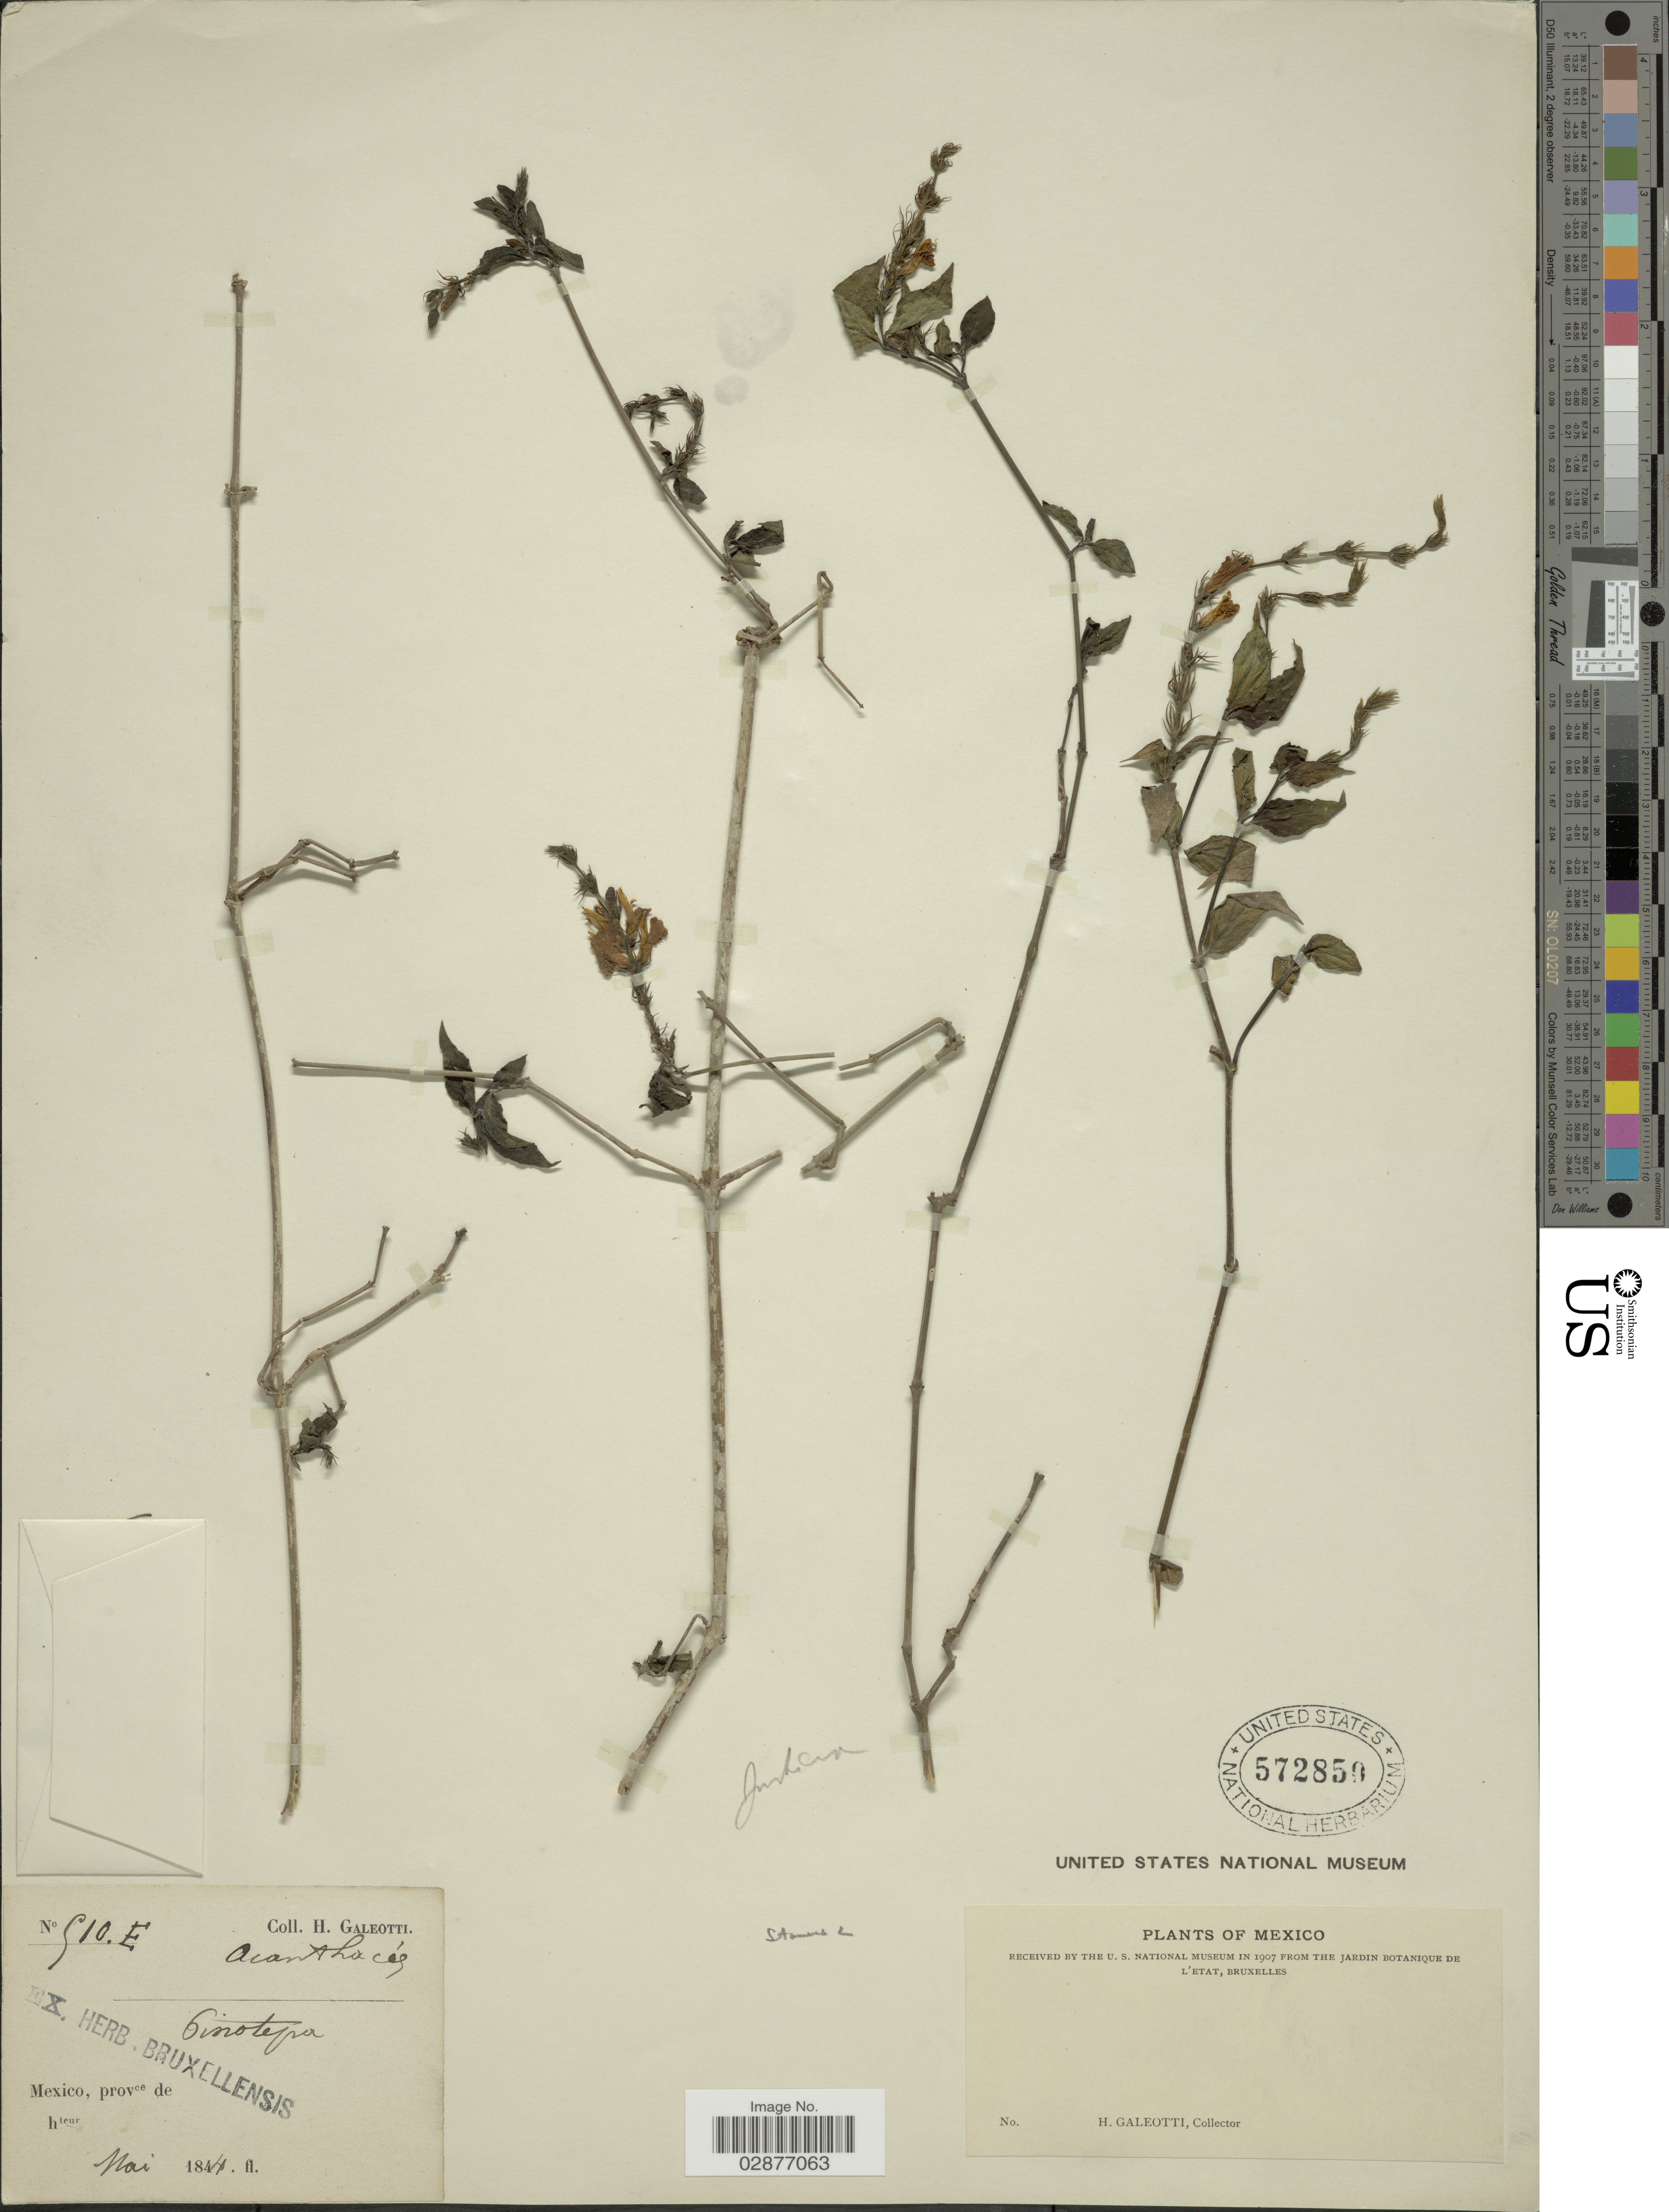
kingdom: Plantae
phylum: Tracheophyta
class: Magnoliopsida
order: Lamiales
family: Acanthaceae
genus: Justicia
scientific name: Justicia vitzliputzli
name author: Lindau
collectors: H. G. Galeotti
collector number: S10E*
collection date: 1844-05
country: Mexico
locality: Pinotepa.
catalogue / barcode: US 572850